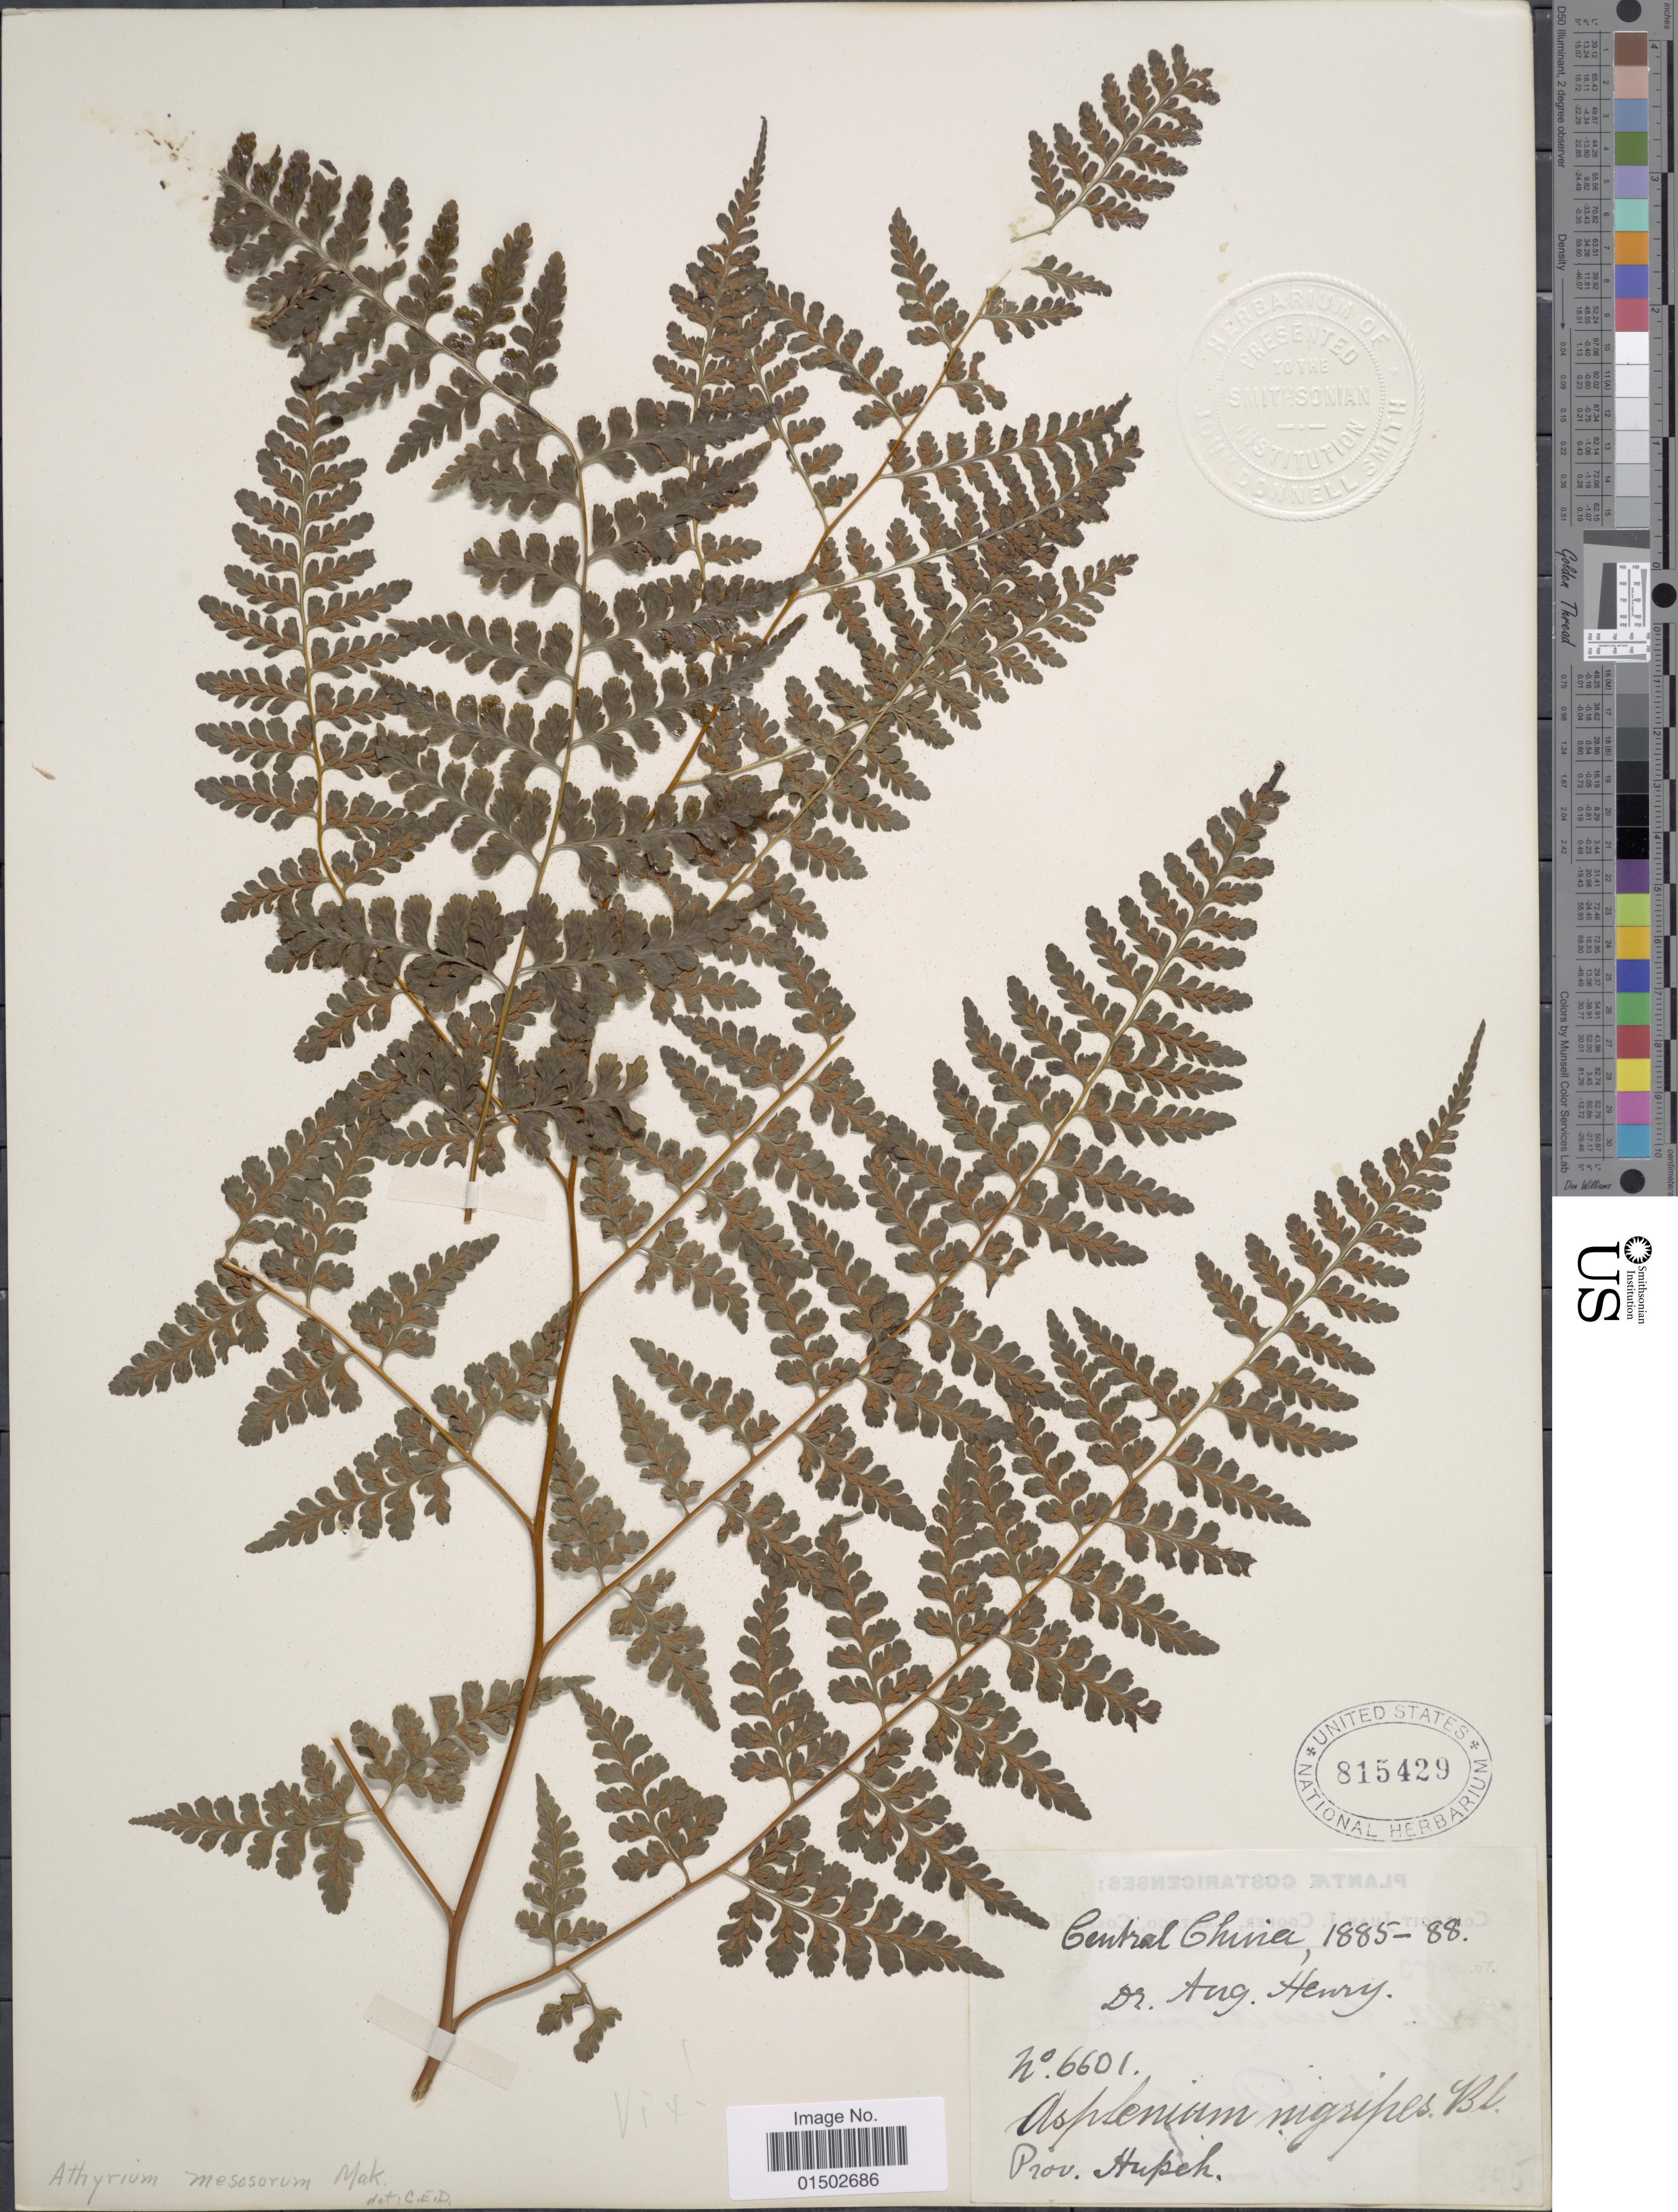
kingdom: Plantae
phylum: Tracheophyta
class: Polypodiopsida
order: Polypodiales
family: Rhachidosoraceae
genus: Rhachidosorus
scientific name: Rhachidosorus mesosorus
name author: (Makino) Ching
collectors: A. Henry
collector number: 6601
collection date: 1885/1888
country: China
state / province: Hubei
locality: Central China, Prov. Hupeh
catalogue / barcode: US 815429